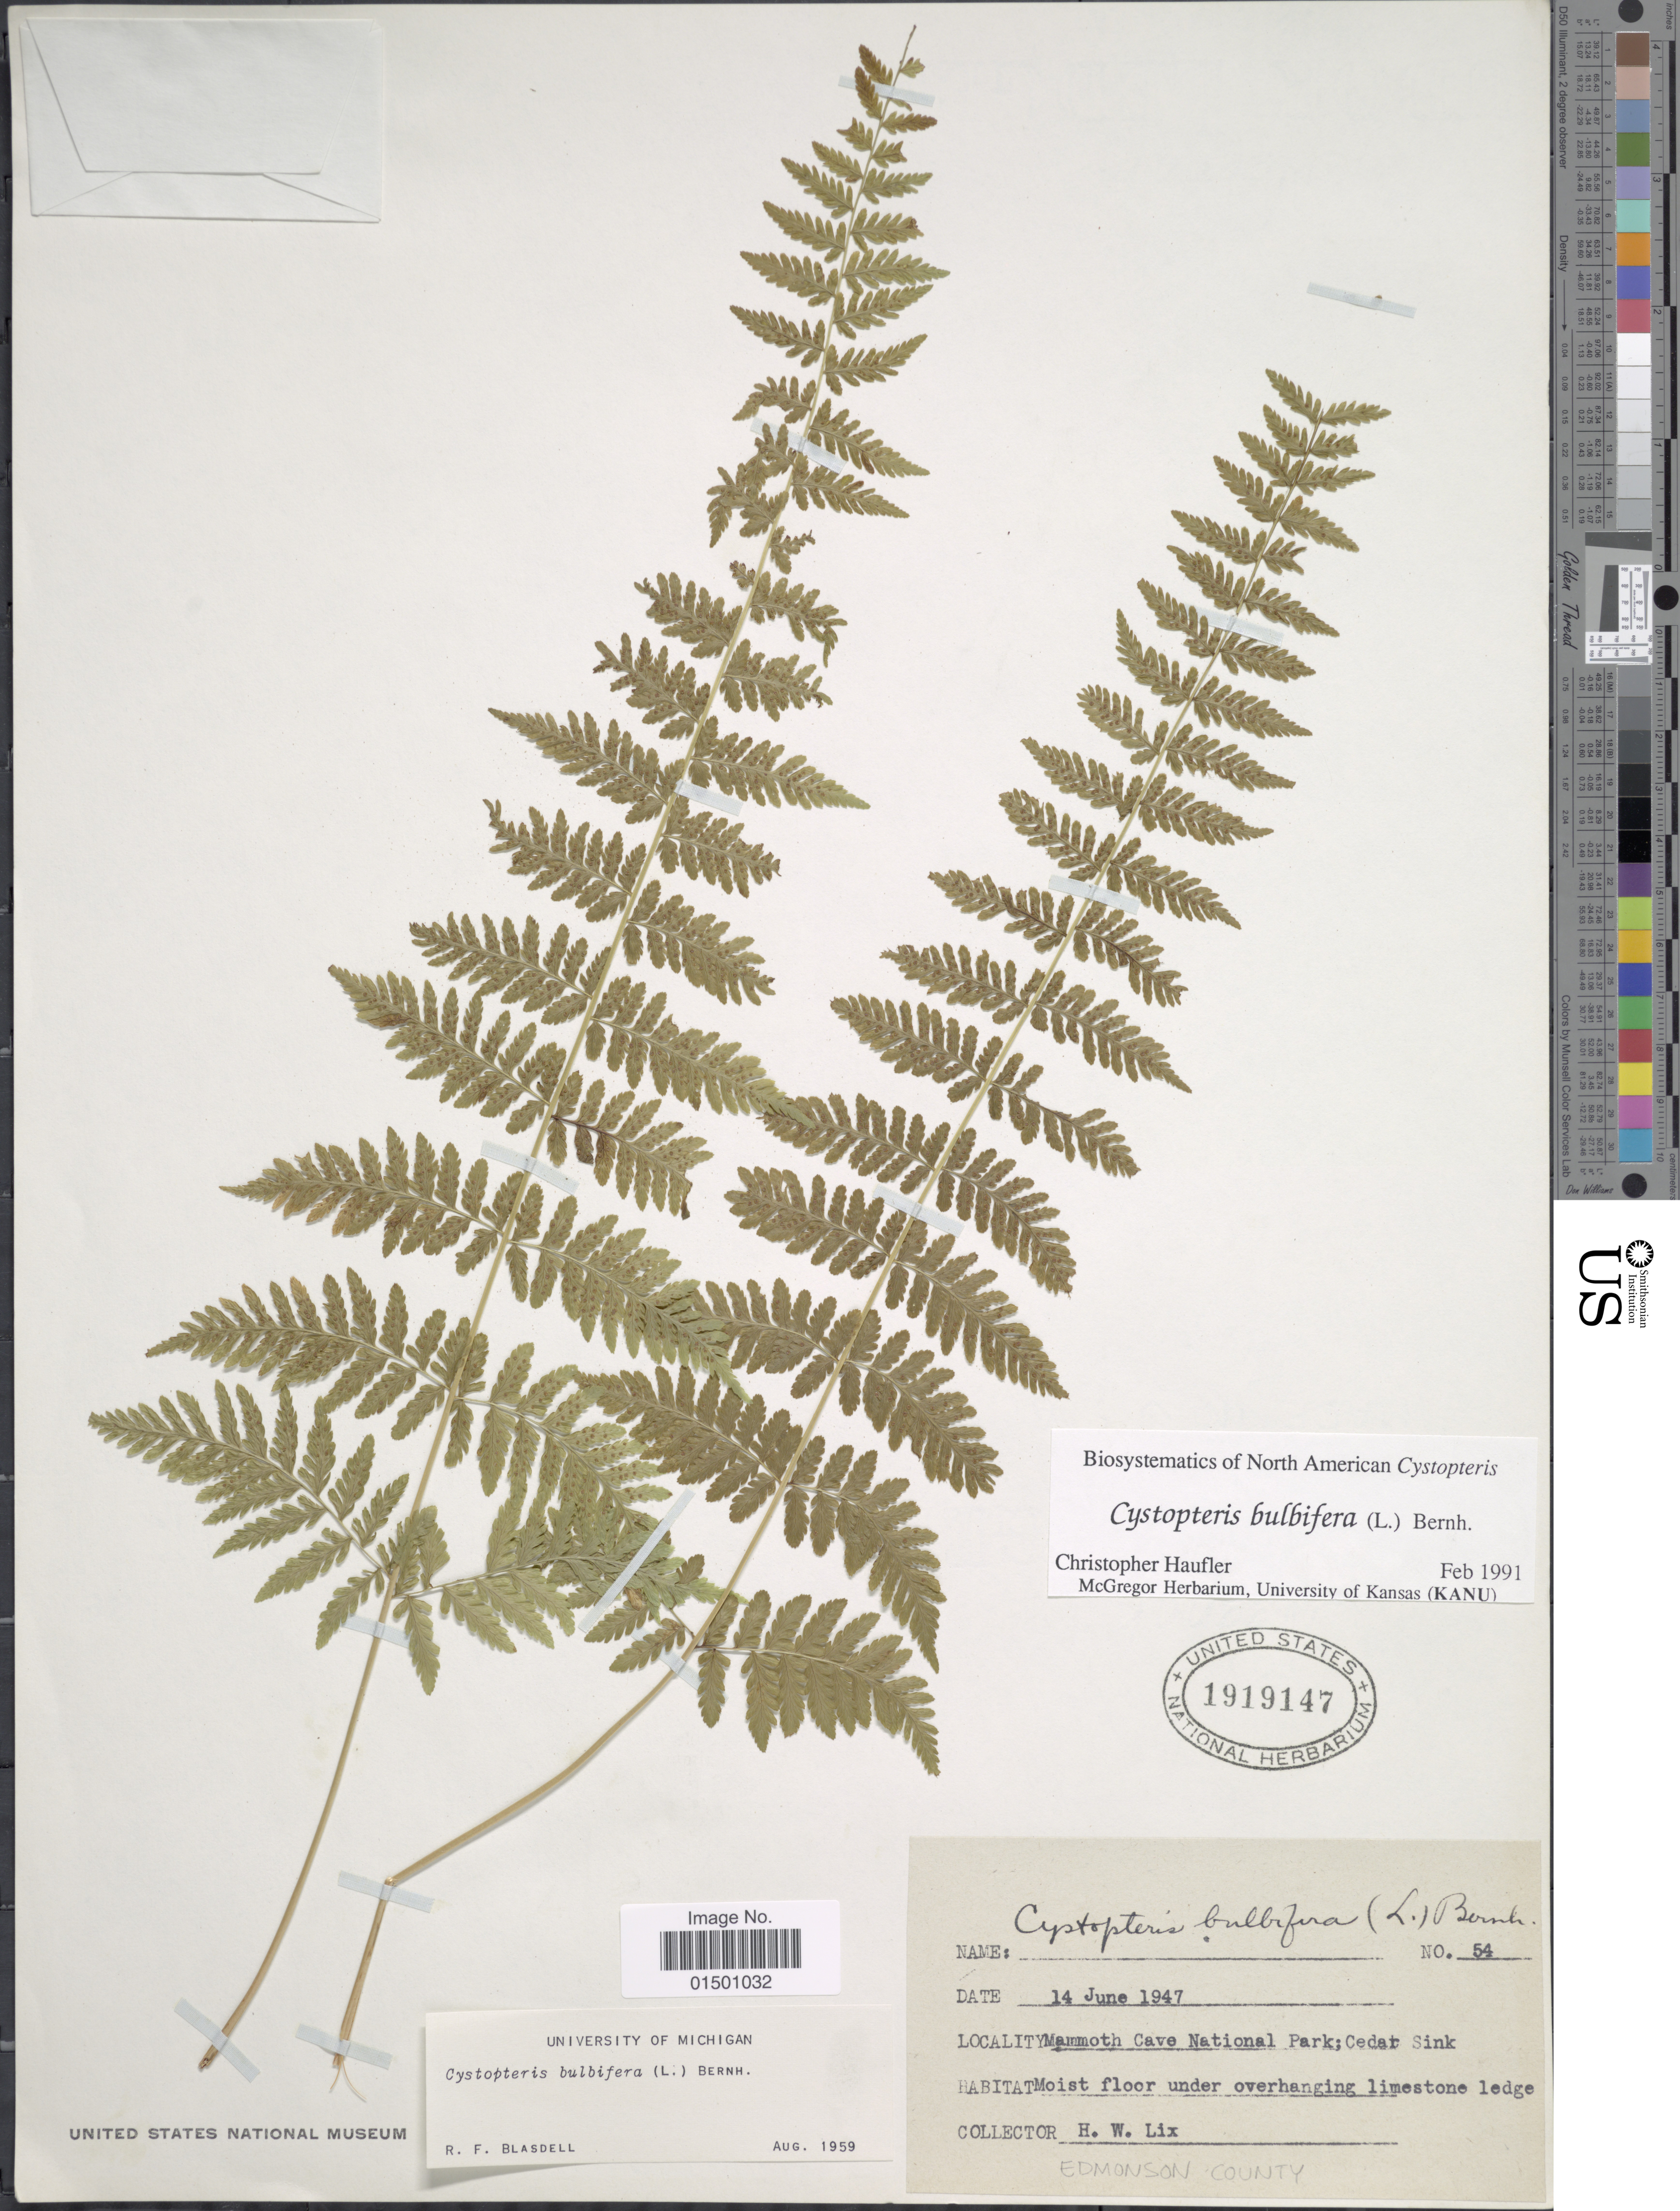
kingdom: Plantae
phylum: Tracheophyta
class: Polypodiopsida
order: Polypodiales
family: Cystopteridaceae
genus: Cystopteris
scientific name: Cystopteris bulbifera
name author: (L.) Bernh.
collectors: H. W. Lix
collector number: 54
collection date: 1947-06-14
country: United States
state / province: Kentucky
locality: Mammoth Cave National Park; Cedar Sink, Edmonson County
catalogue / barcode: US 1919147